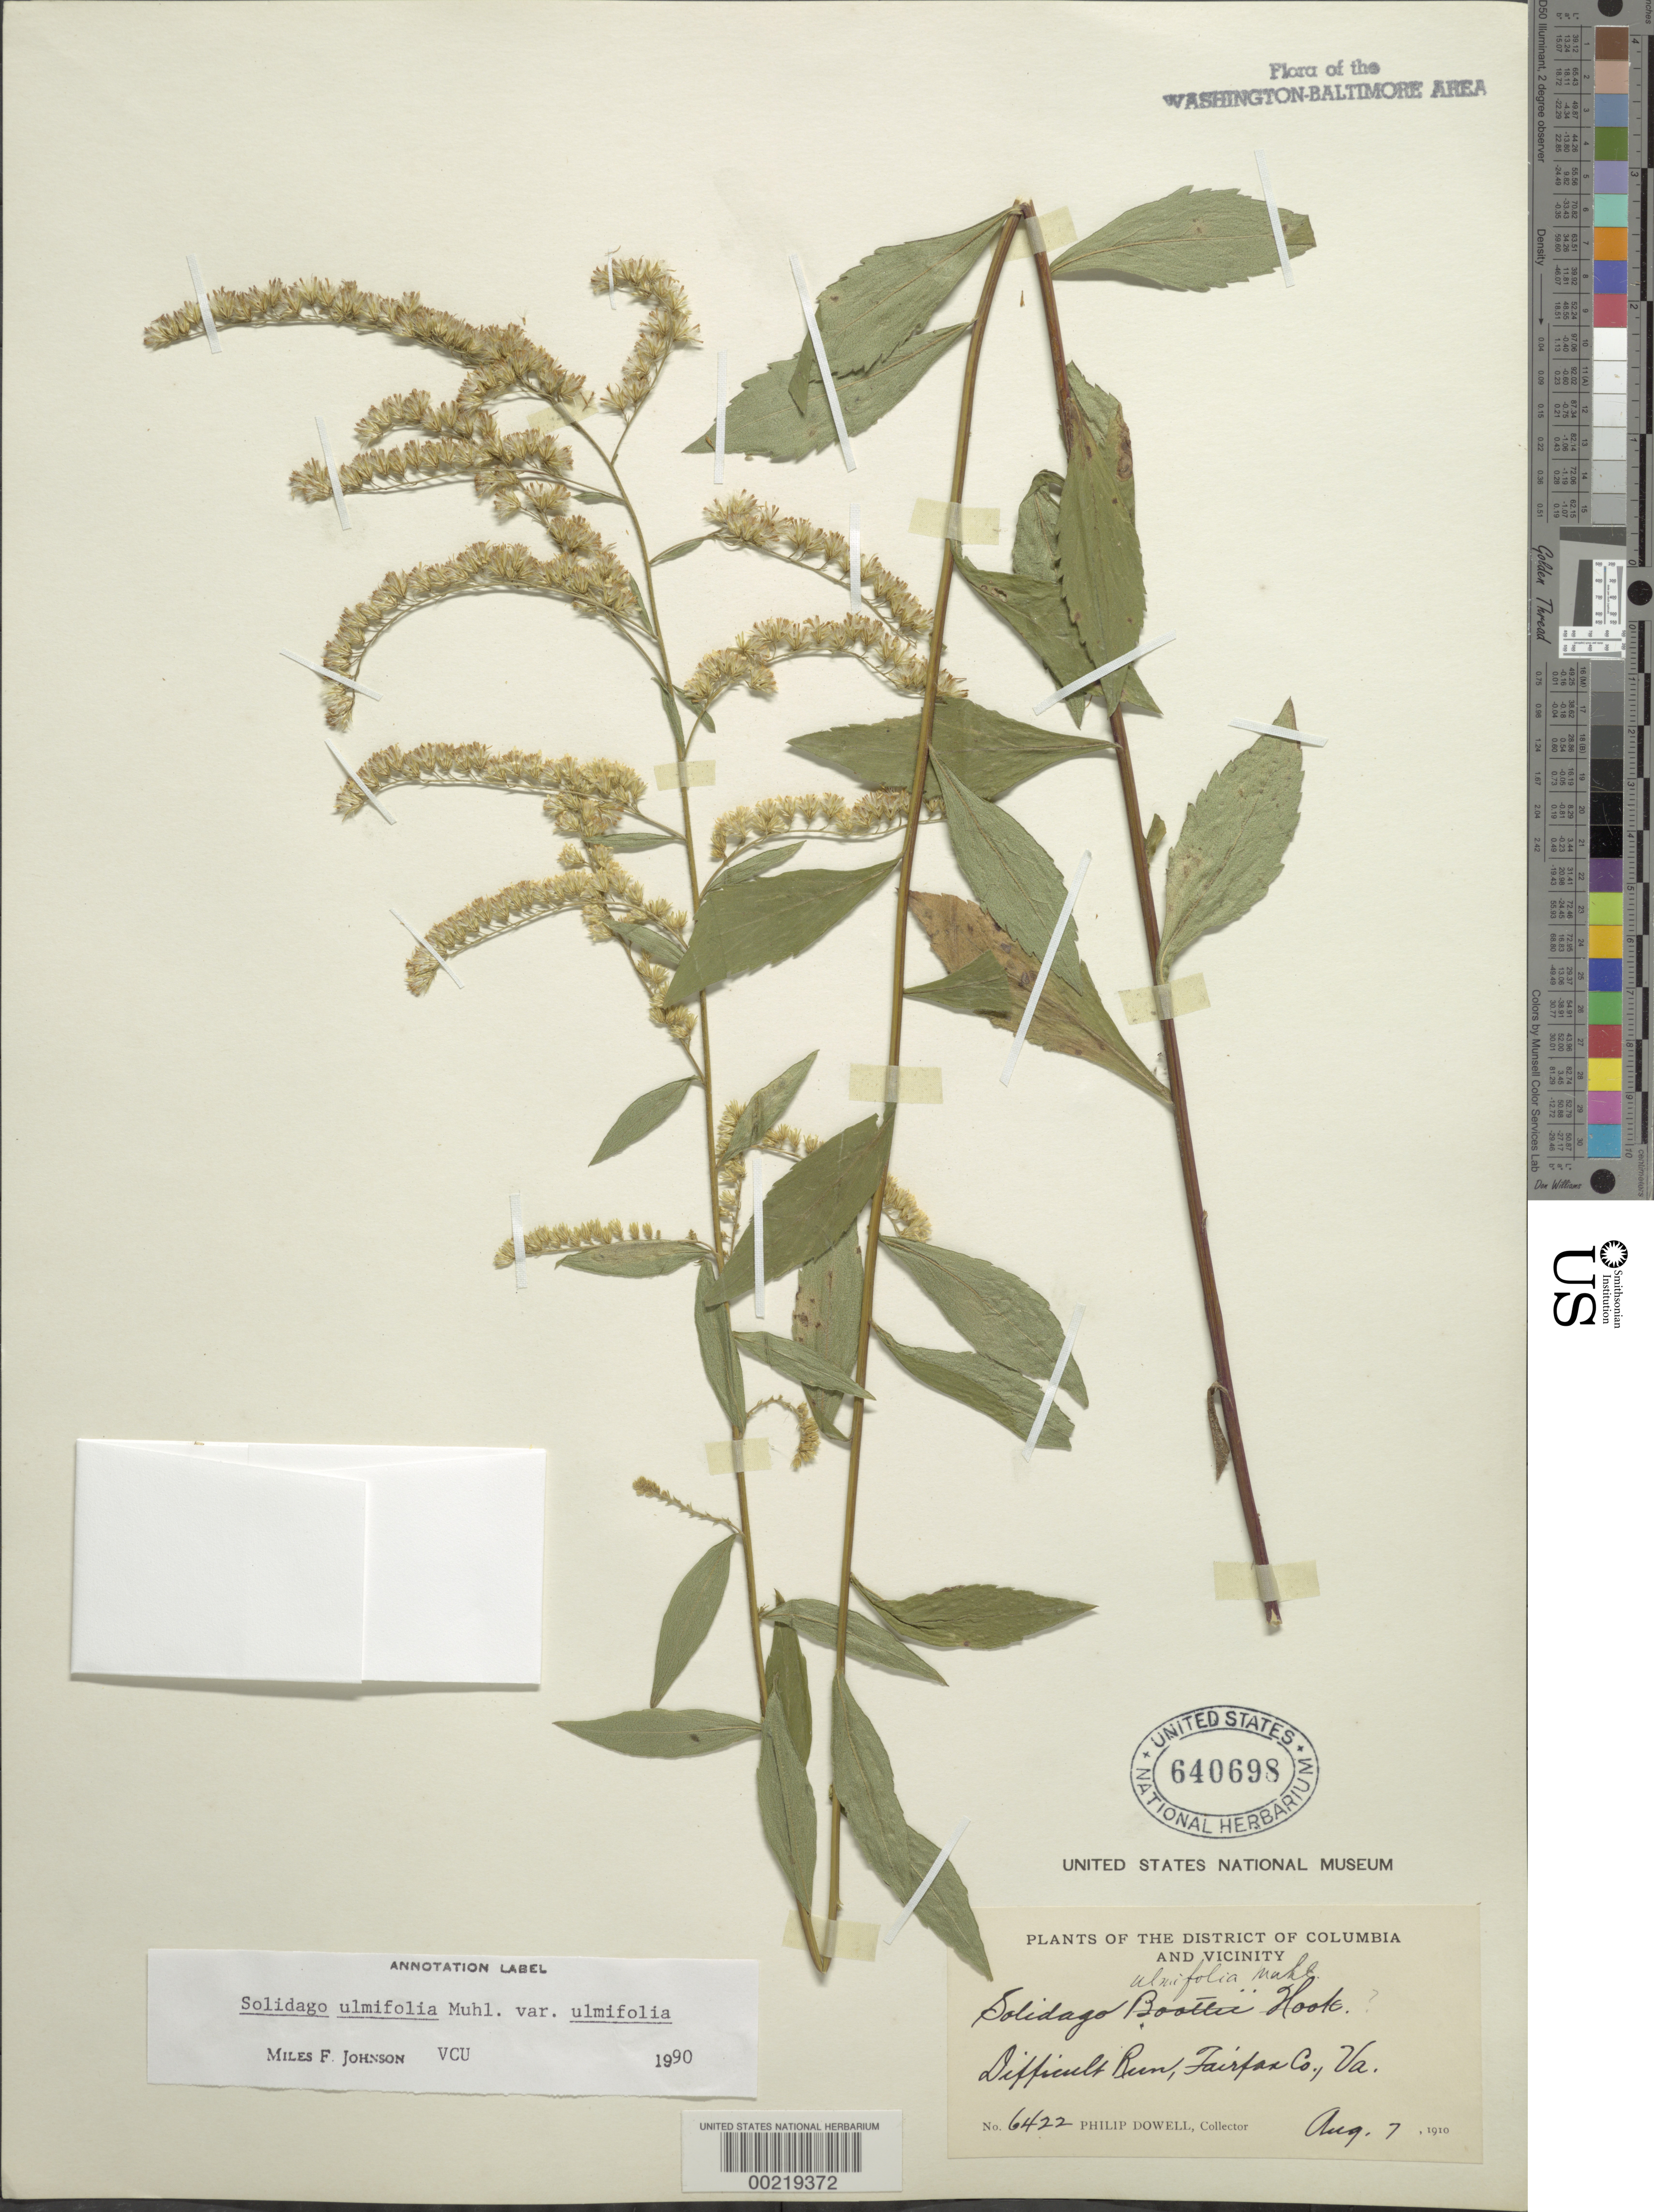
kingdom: Plantae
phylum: Tracheophyta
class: Magnoliopsida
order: Asterales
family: Asteraceae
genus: Solidago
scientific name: Solidago ulmifolia var. ulmifolia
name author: Muhl.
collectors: P. Dowell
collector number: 6422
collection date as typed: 07 Aug 1910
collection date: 1910-08-07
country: United States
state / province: Virginia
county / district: Fairfax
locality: Difficult Run C. & O. Canal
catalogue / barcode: US 640698